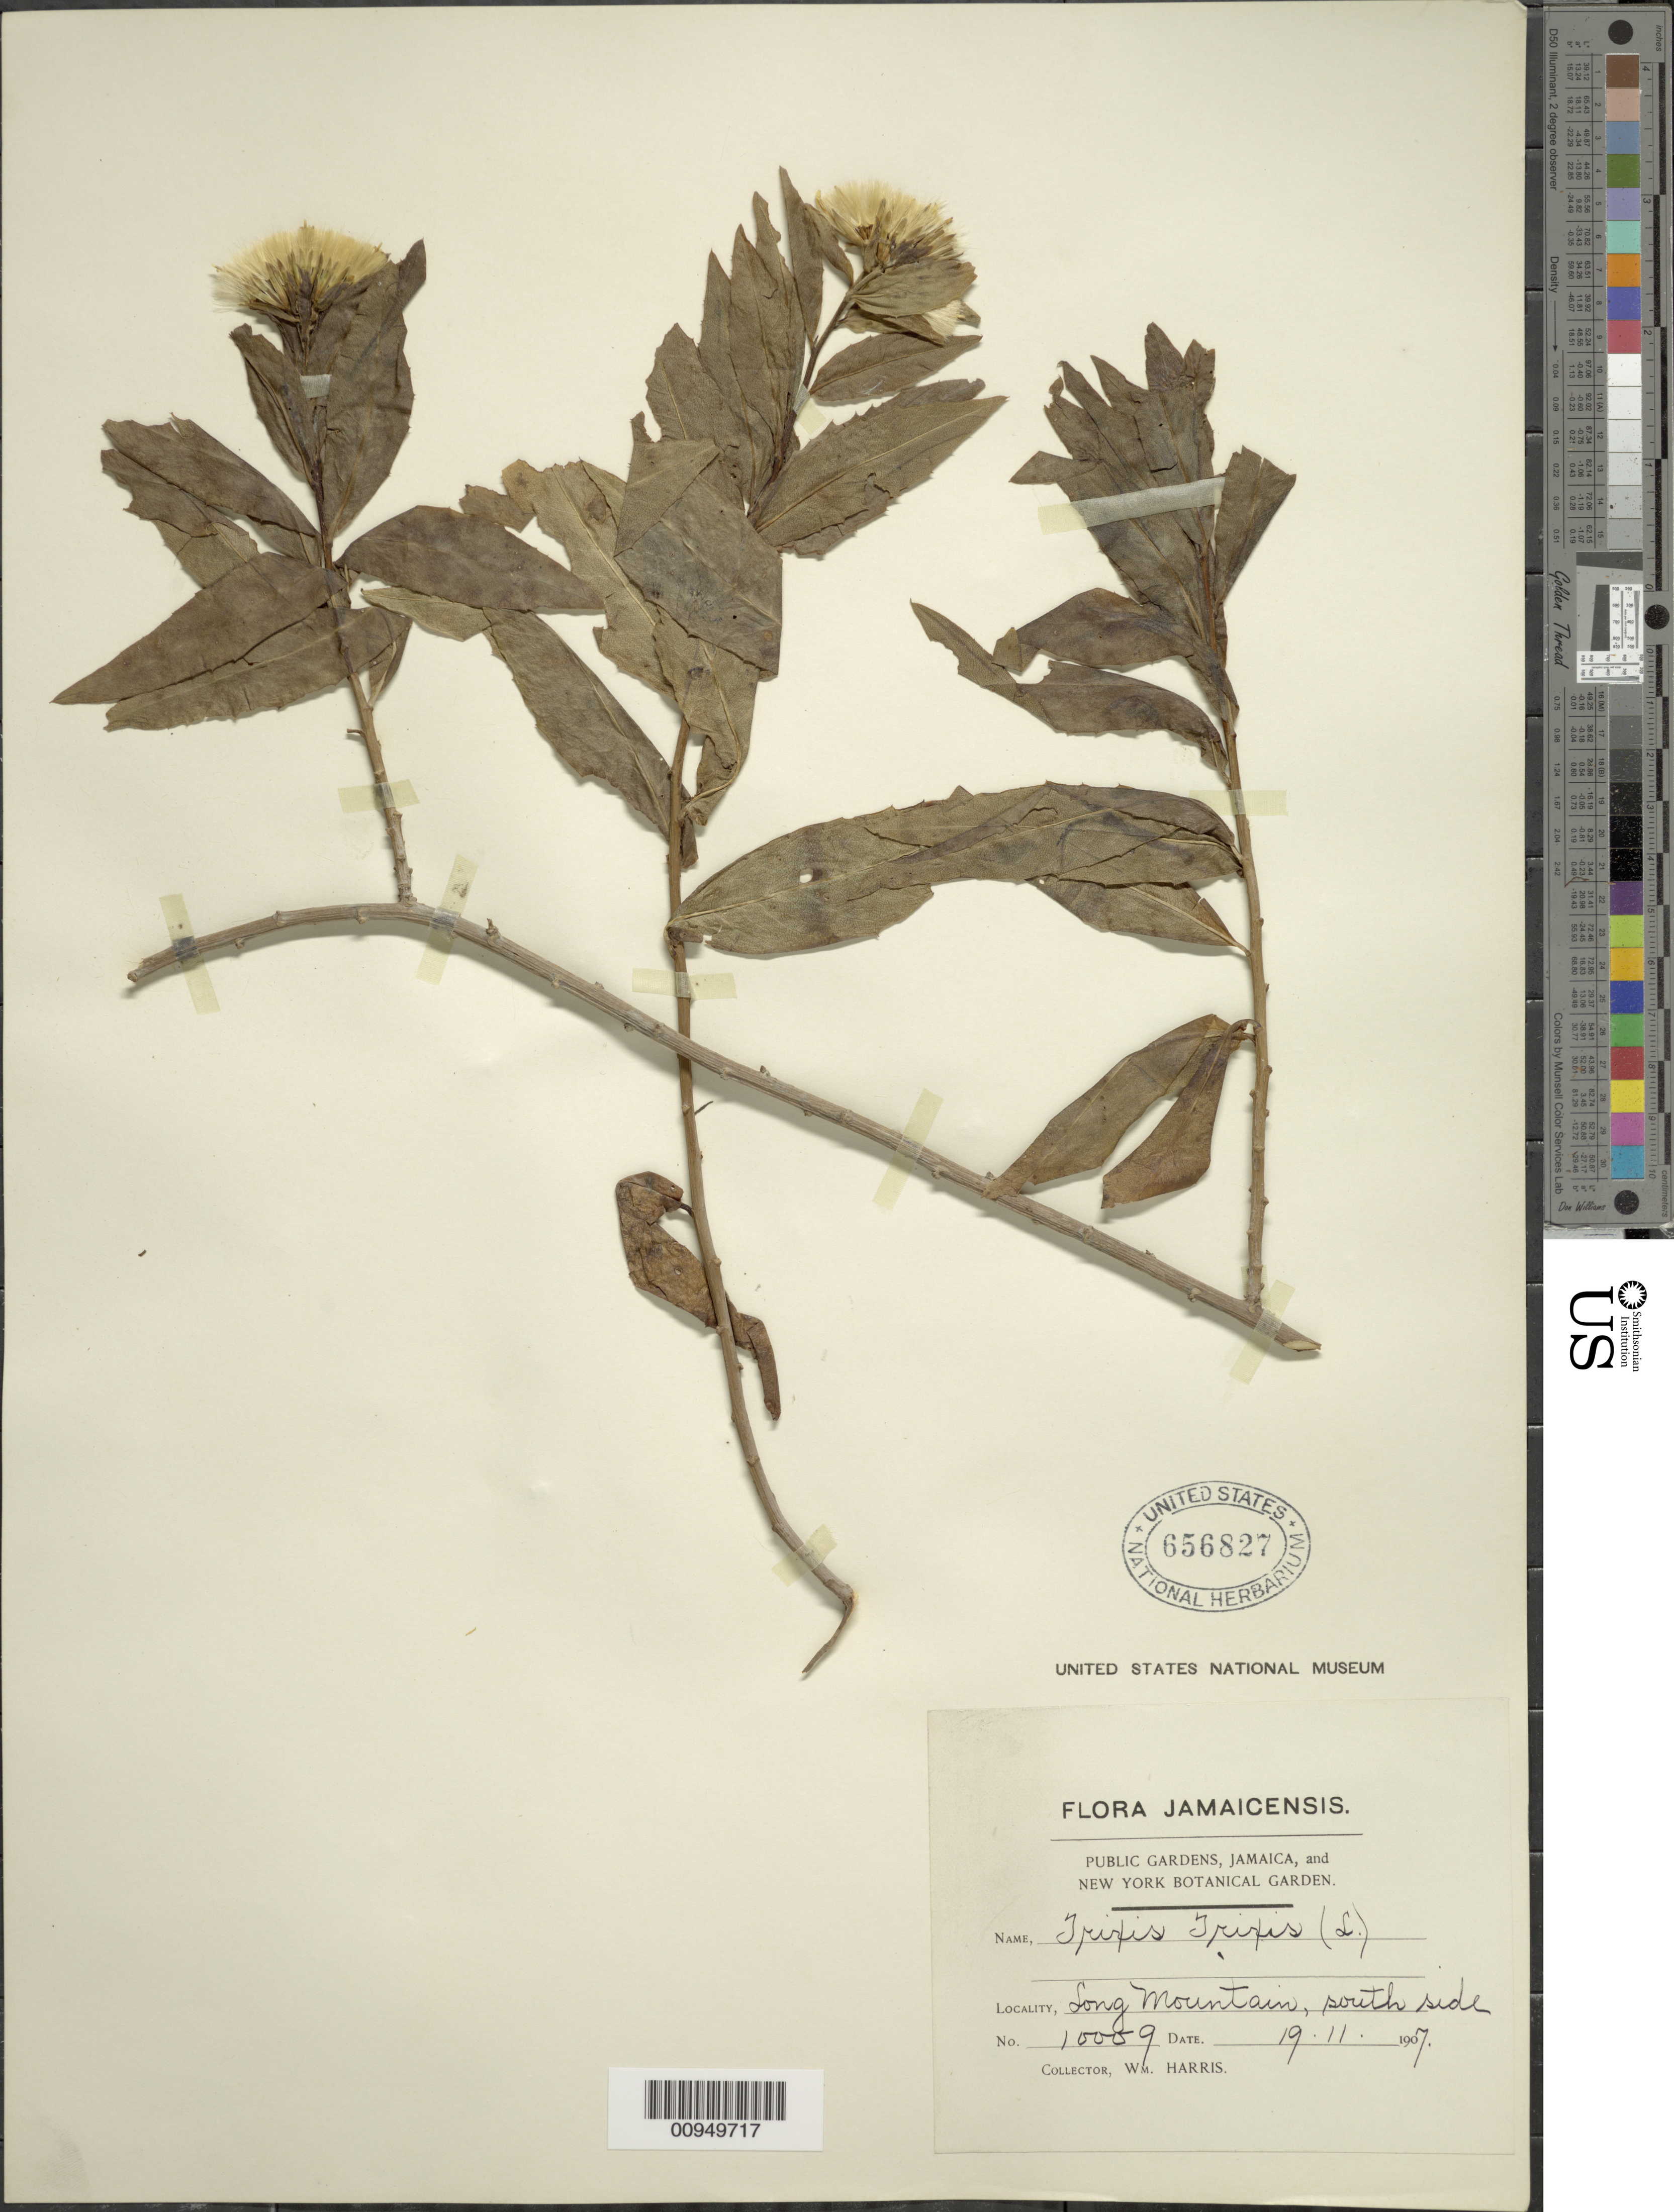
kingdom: Plantae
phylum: Tracheophyta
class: Magnoliopsida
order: Asterales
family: Asteraceae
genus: Trixis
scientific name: Trixis inula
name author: Crantz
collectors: W. H. Harris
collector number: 10009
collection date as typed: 19 Nov 1907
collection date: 1907-11-19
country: Jamaica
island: Jamaica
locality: Long Mountain, south side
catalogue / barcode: US 656827